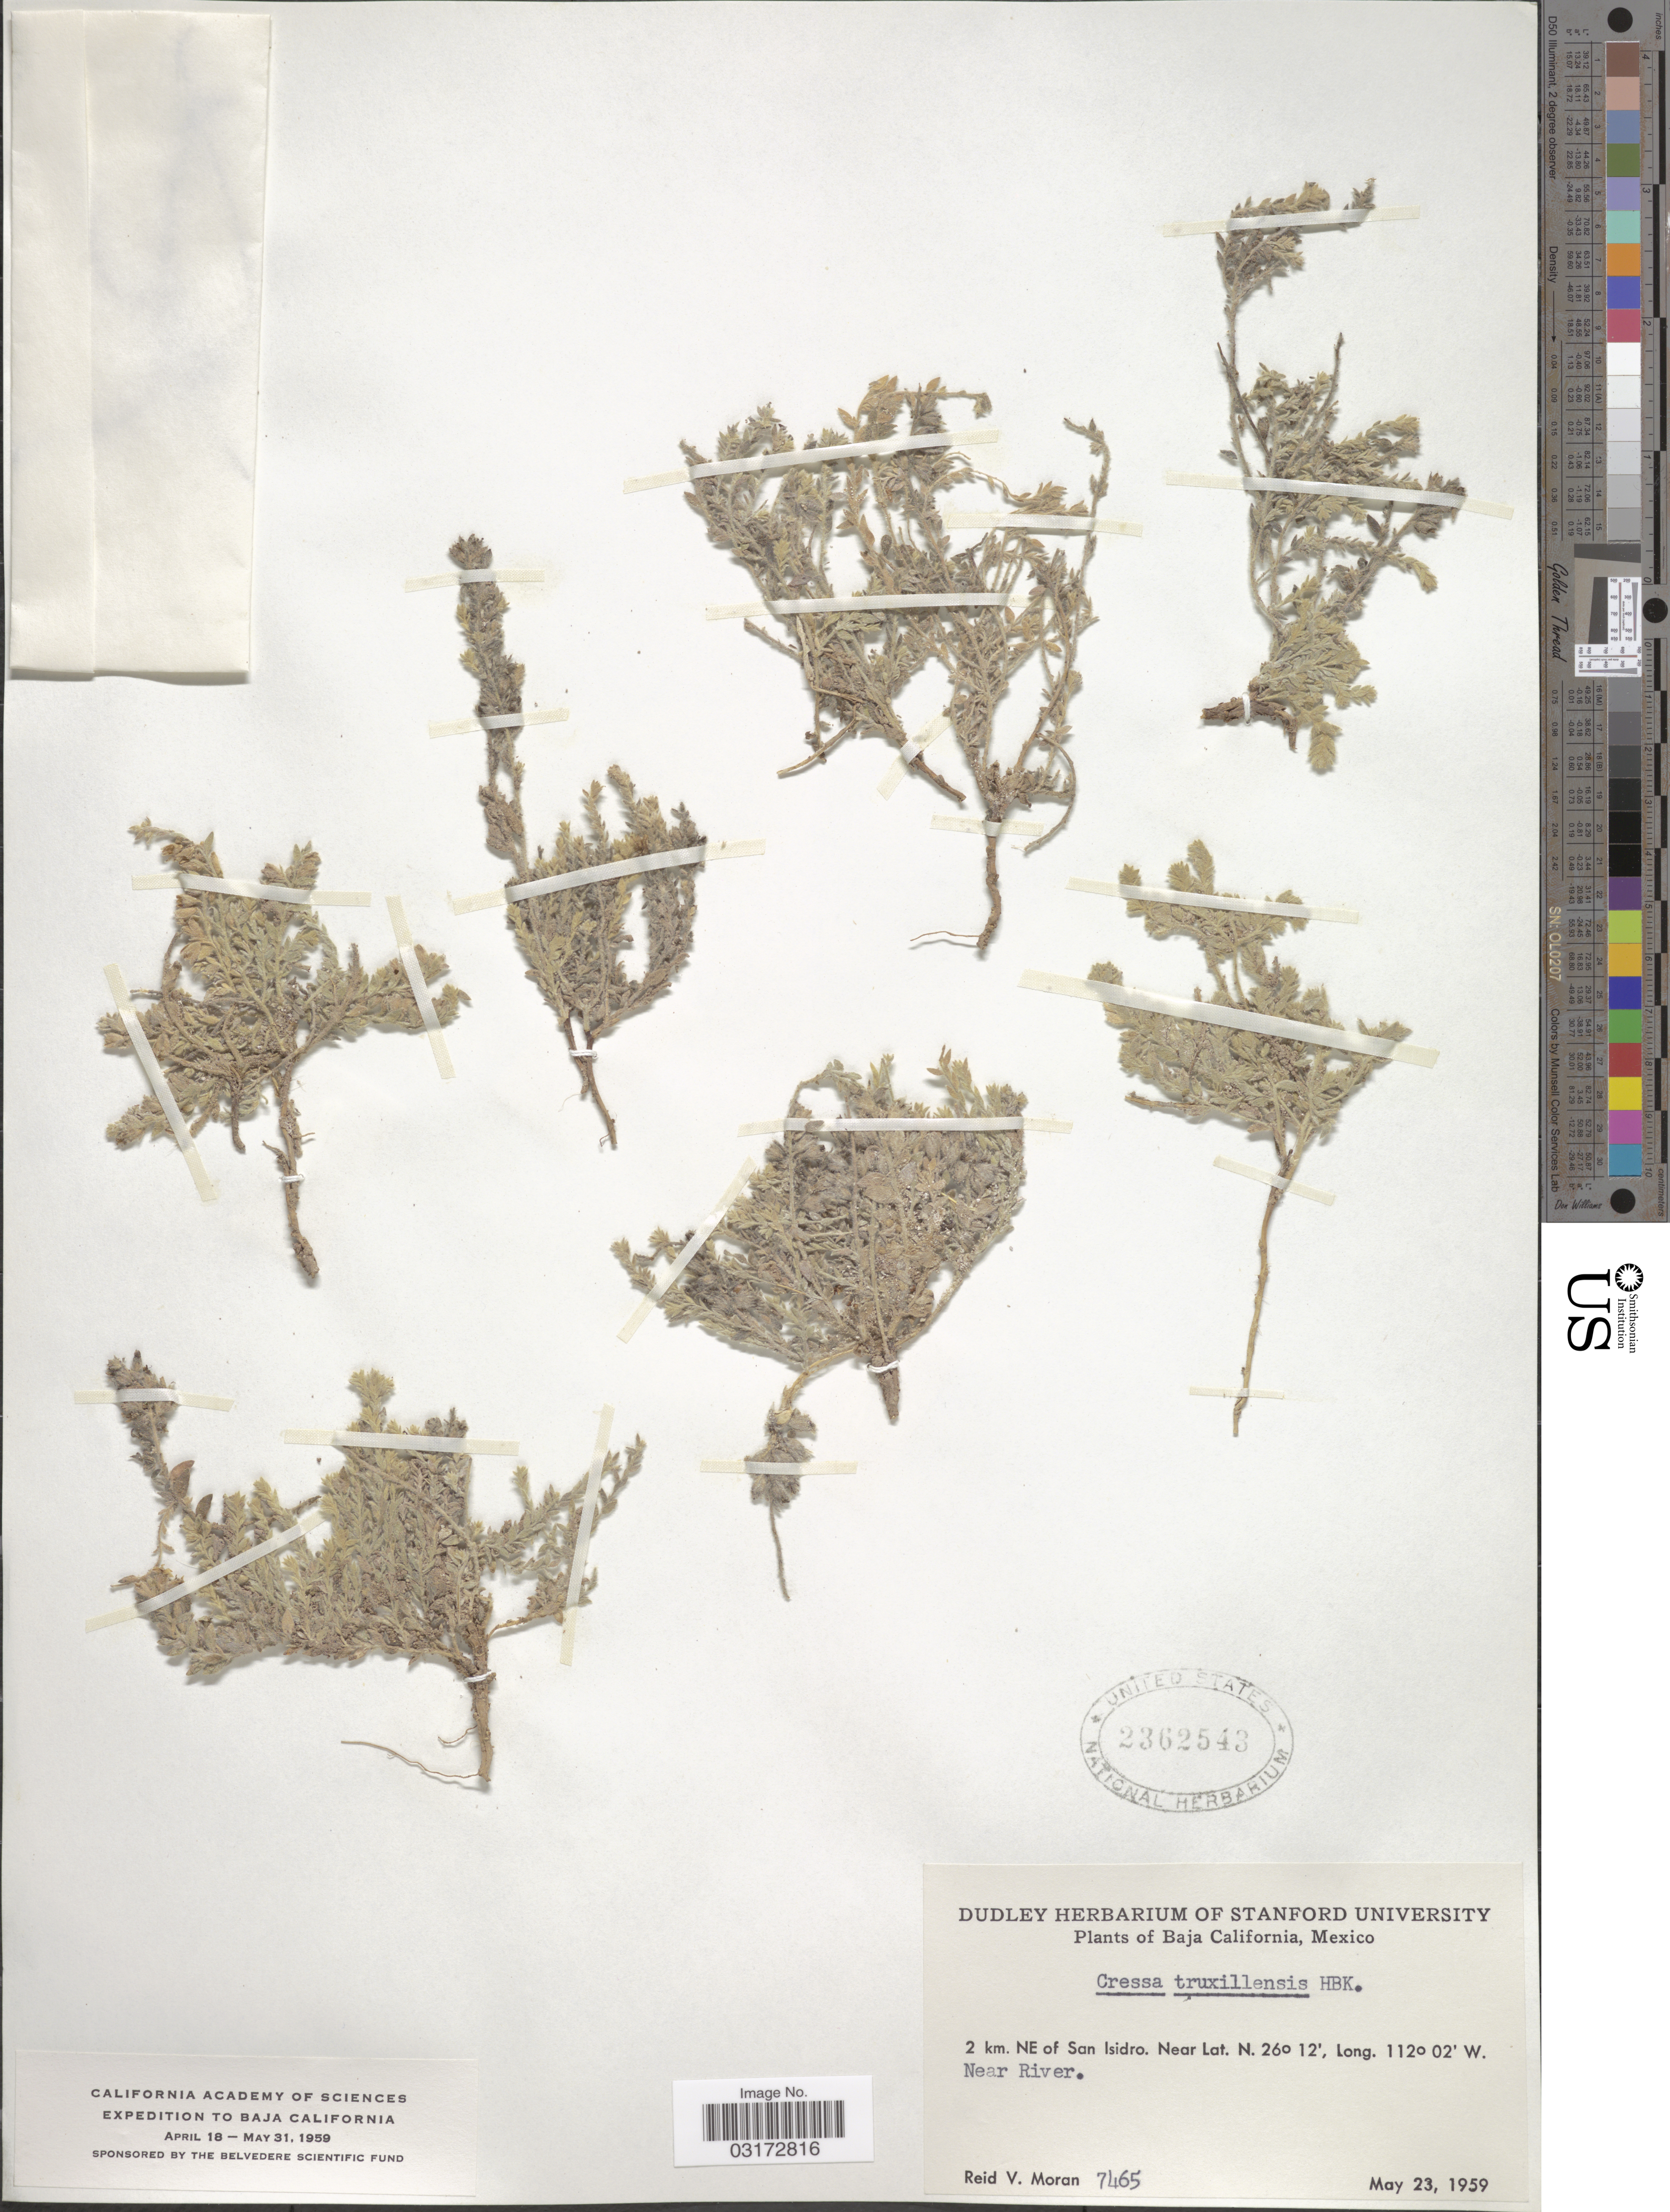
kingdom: Plantae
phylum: Tracheophyta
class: Magnoliopsida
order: Solanales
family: Convolvulaceae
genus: Cressa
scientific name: Cressa truxillensis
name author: Kunth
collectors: R. V. Moran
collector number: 7465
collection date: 1959-05-23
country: Mexico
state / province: Baja California Sur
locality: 2 km. NE of San Isidro, Near River.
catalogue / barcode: US 2362543